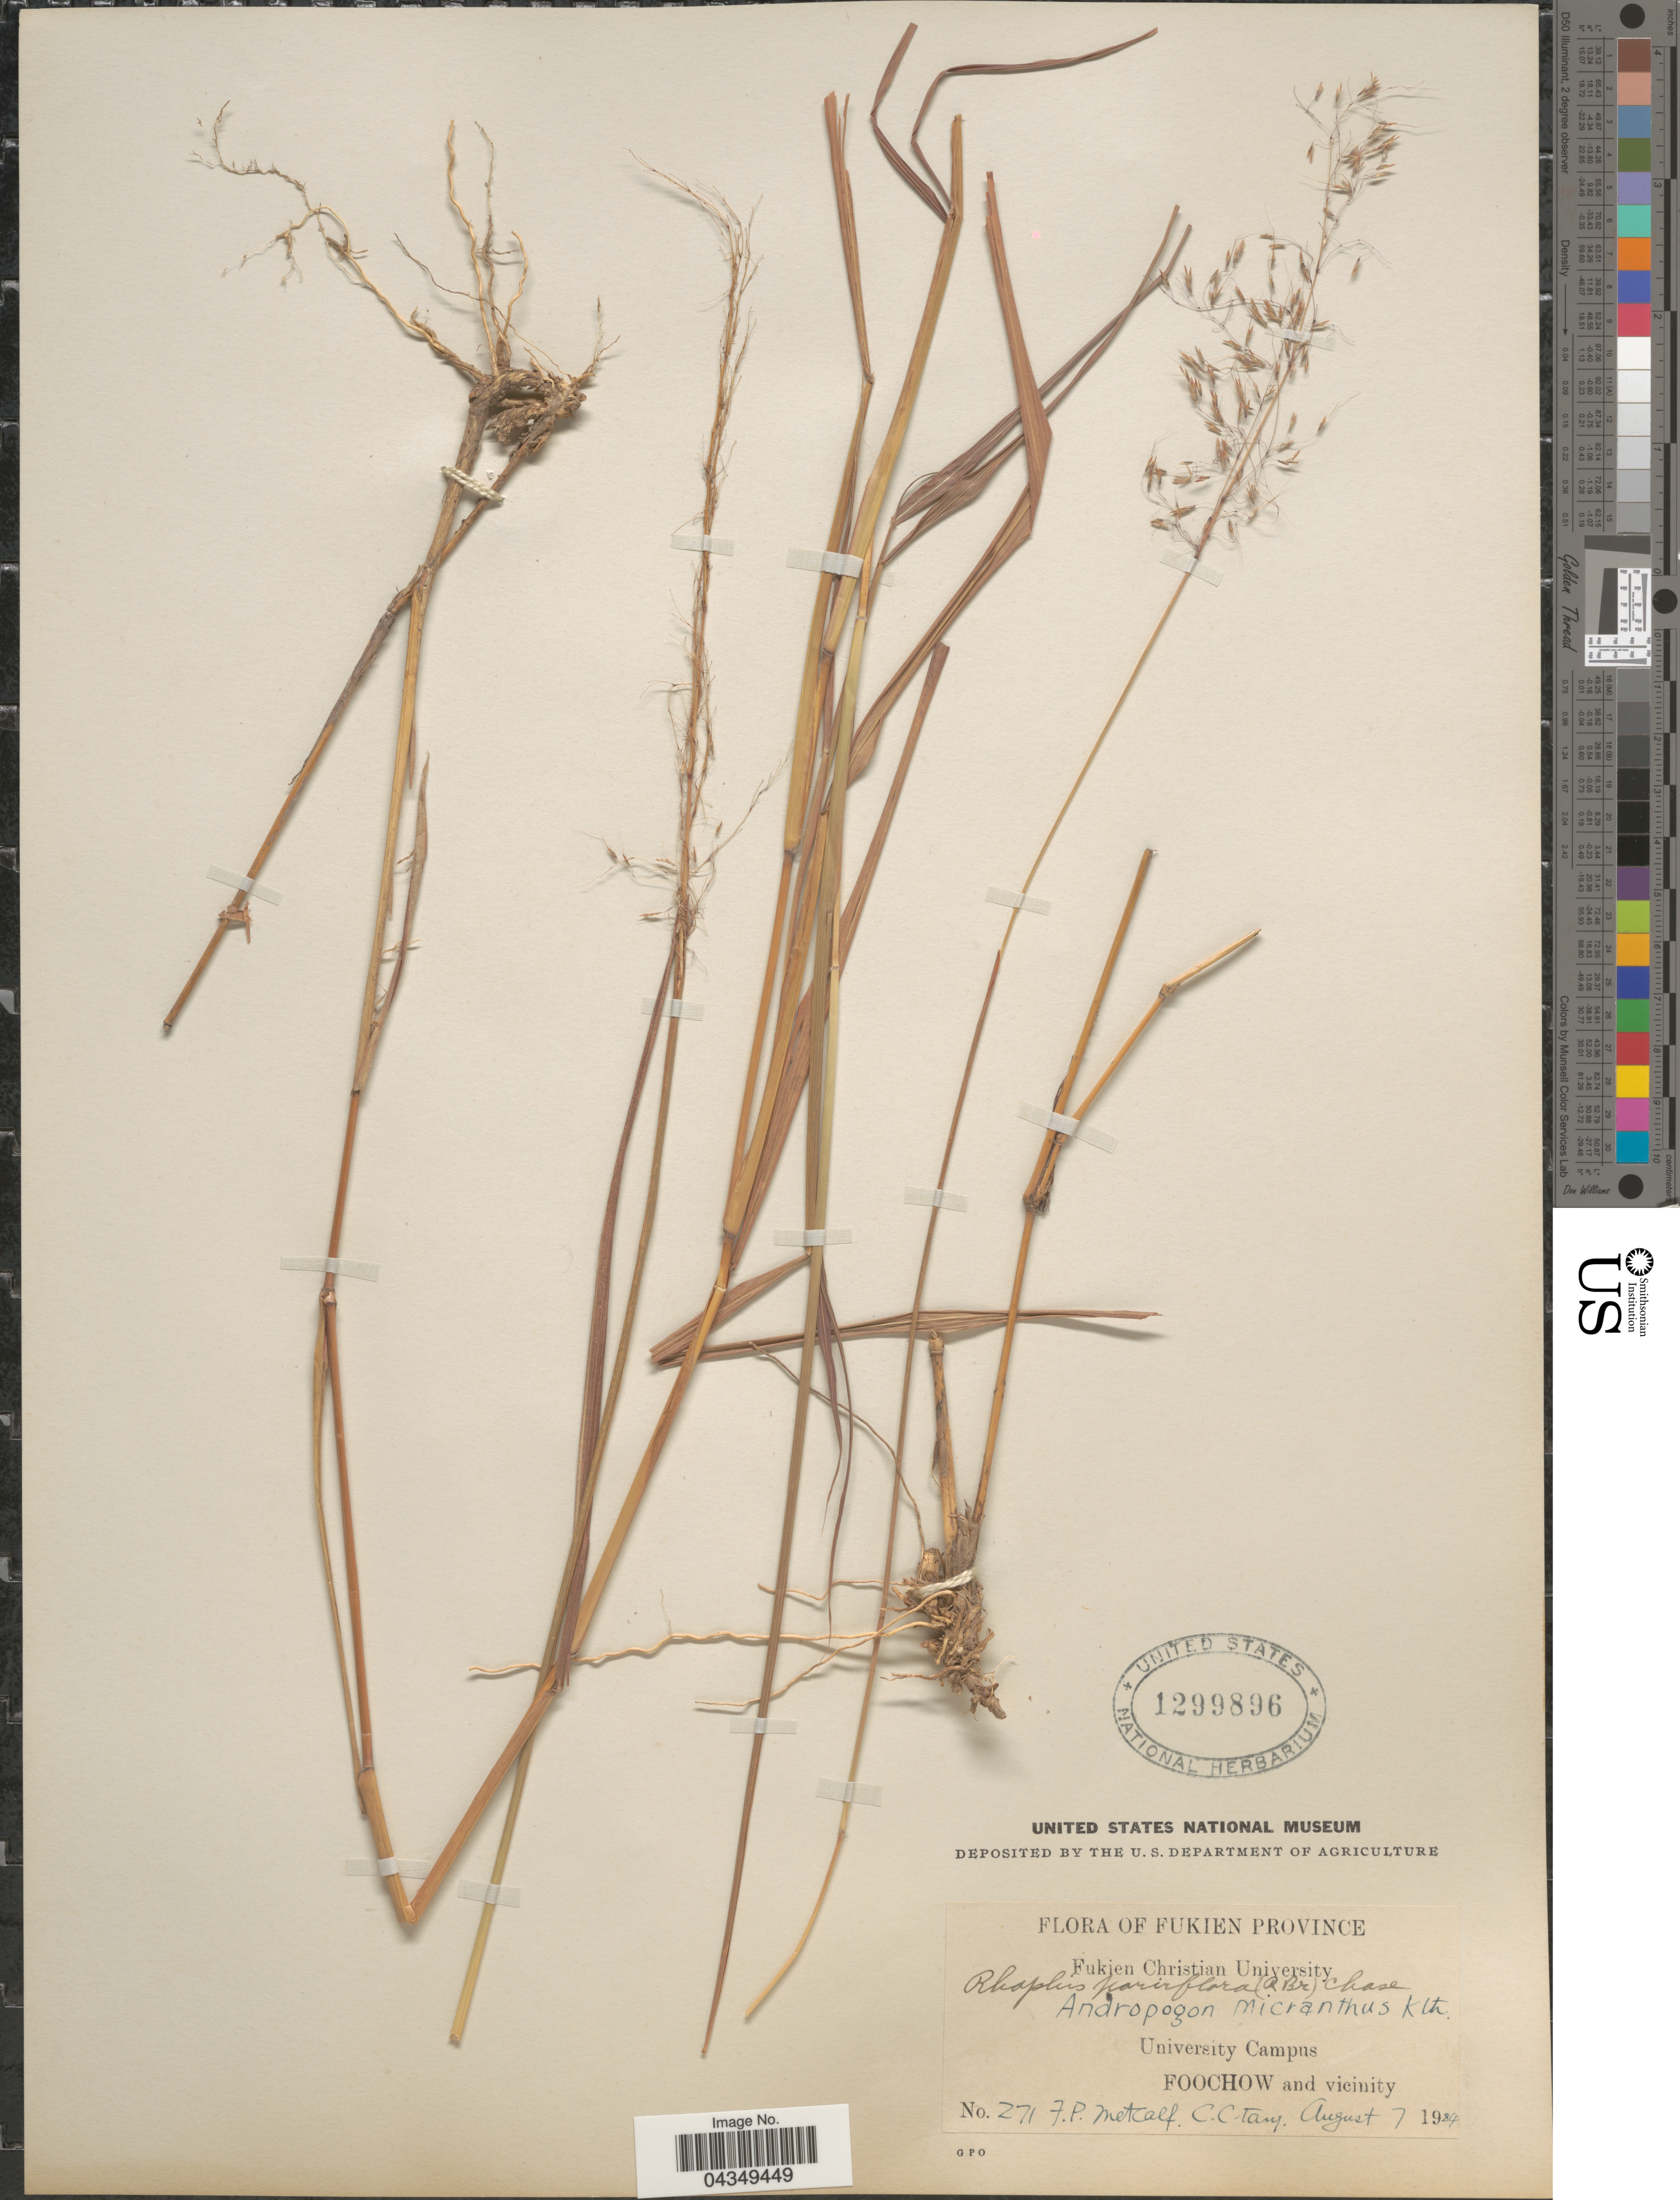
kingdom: Plantae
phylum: Tracheophyta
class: Liliopsida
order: Poales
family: Poaceae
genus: Capillipedium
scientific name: Capillipedium parviflorum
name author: (R. Br.) Stapf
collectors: F. Metcalf & C. C. Tang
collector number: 271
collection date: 1984-08-07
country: China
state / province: Fujian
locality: Fukien Province. University Campus. Foochow and vicinity.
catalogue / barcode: US 1299896